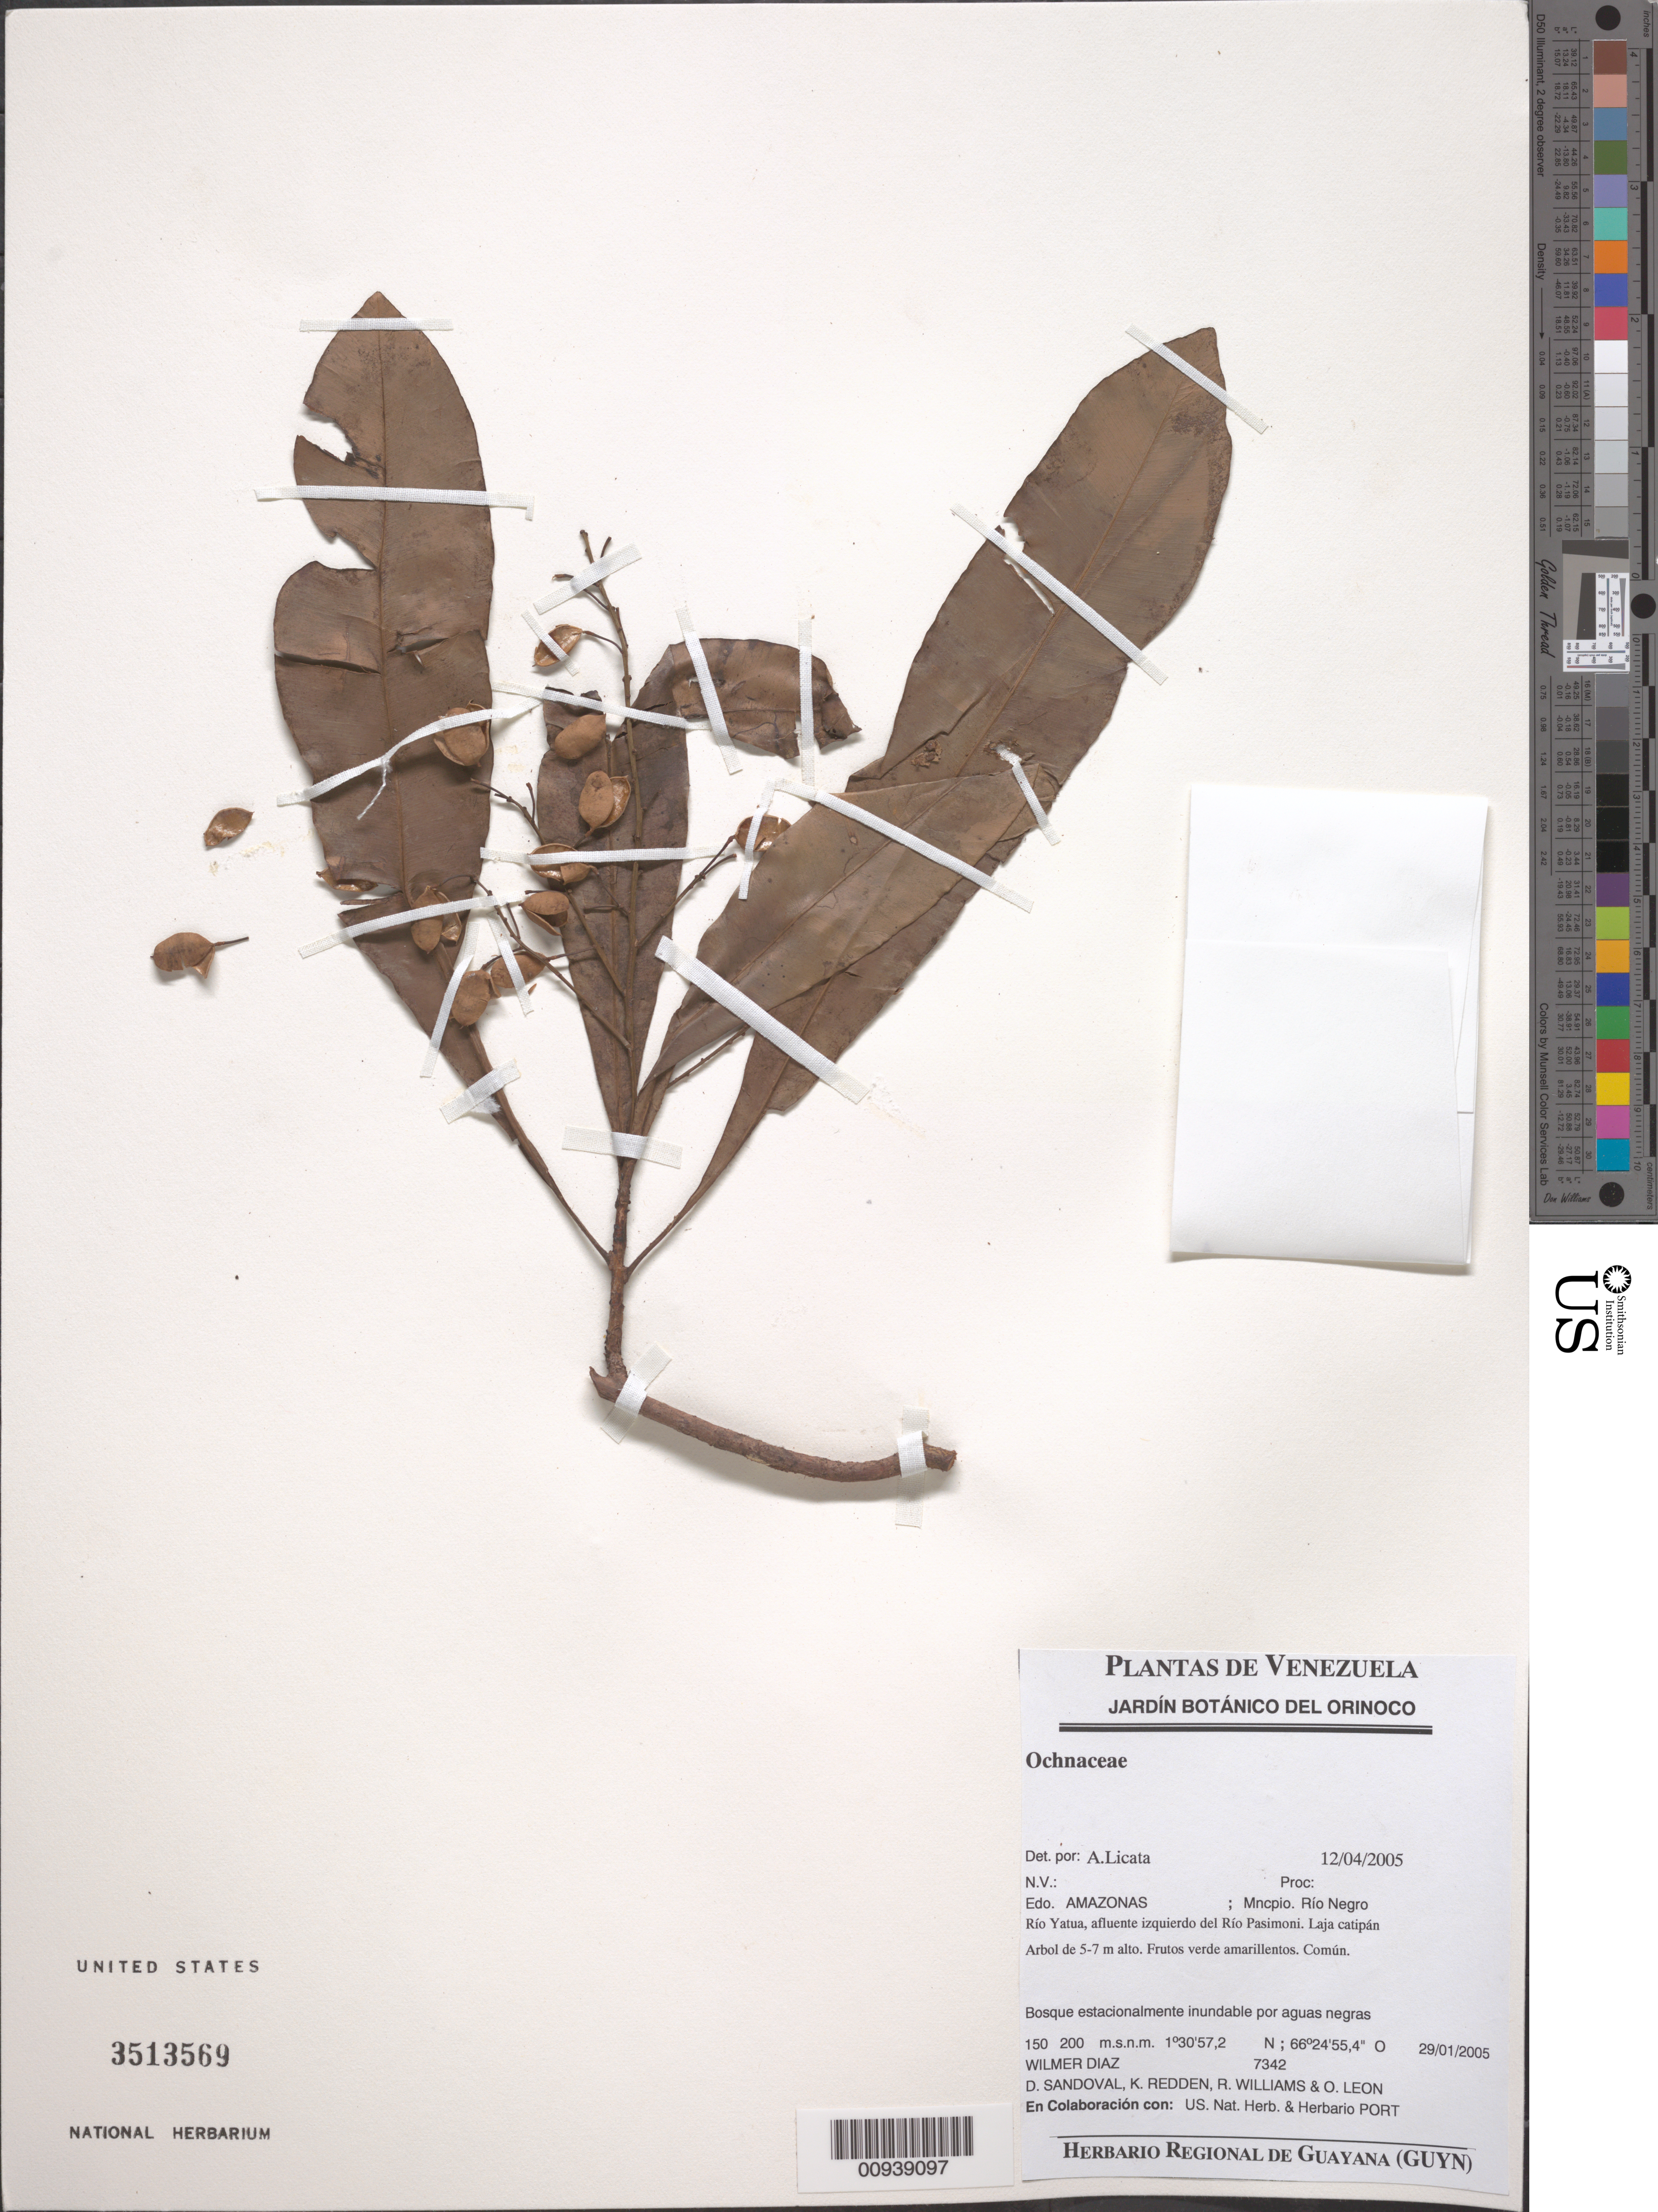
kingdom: Plantae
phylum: Tracheophyta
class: Magnoliopsida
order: Malpighiales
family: Ochnaceae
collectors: W. Díaz P., D. Sandoval, K. M. Redden, R. Williams & O. León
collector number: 7342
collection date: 2005-01-29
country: Venezuela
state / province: Amazonas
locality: Mncpio. Río Negro. Río Yatua, afluente izquierdo del Río Pasimoni.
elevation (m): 150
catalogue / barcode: US 3513569